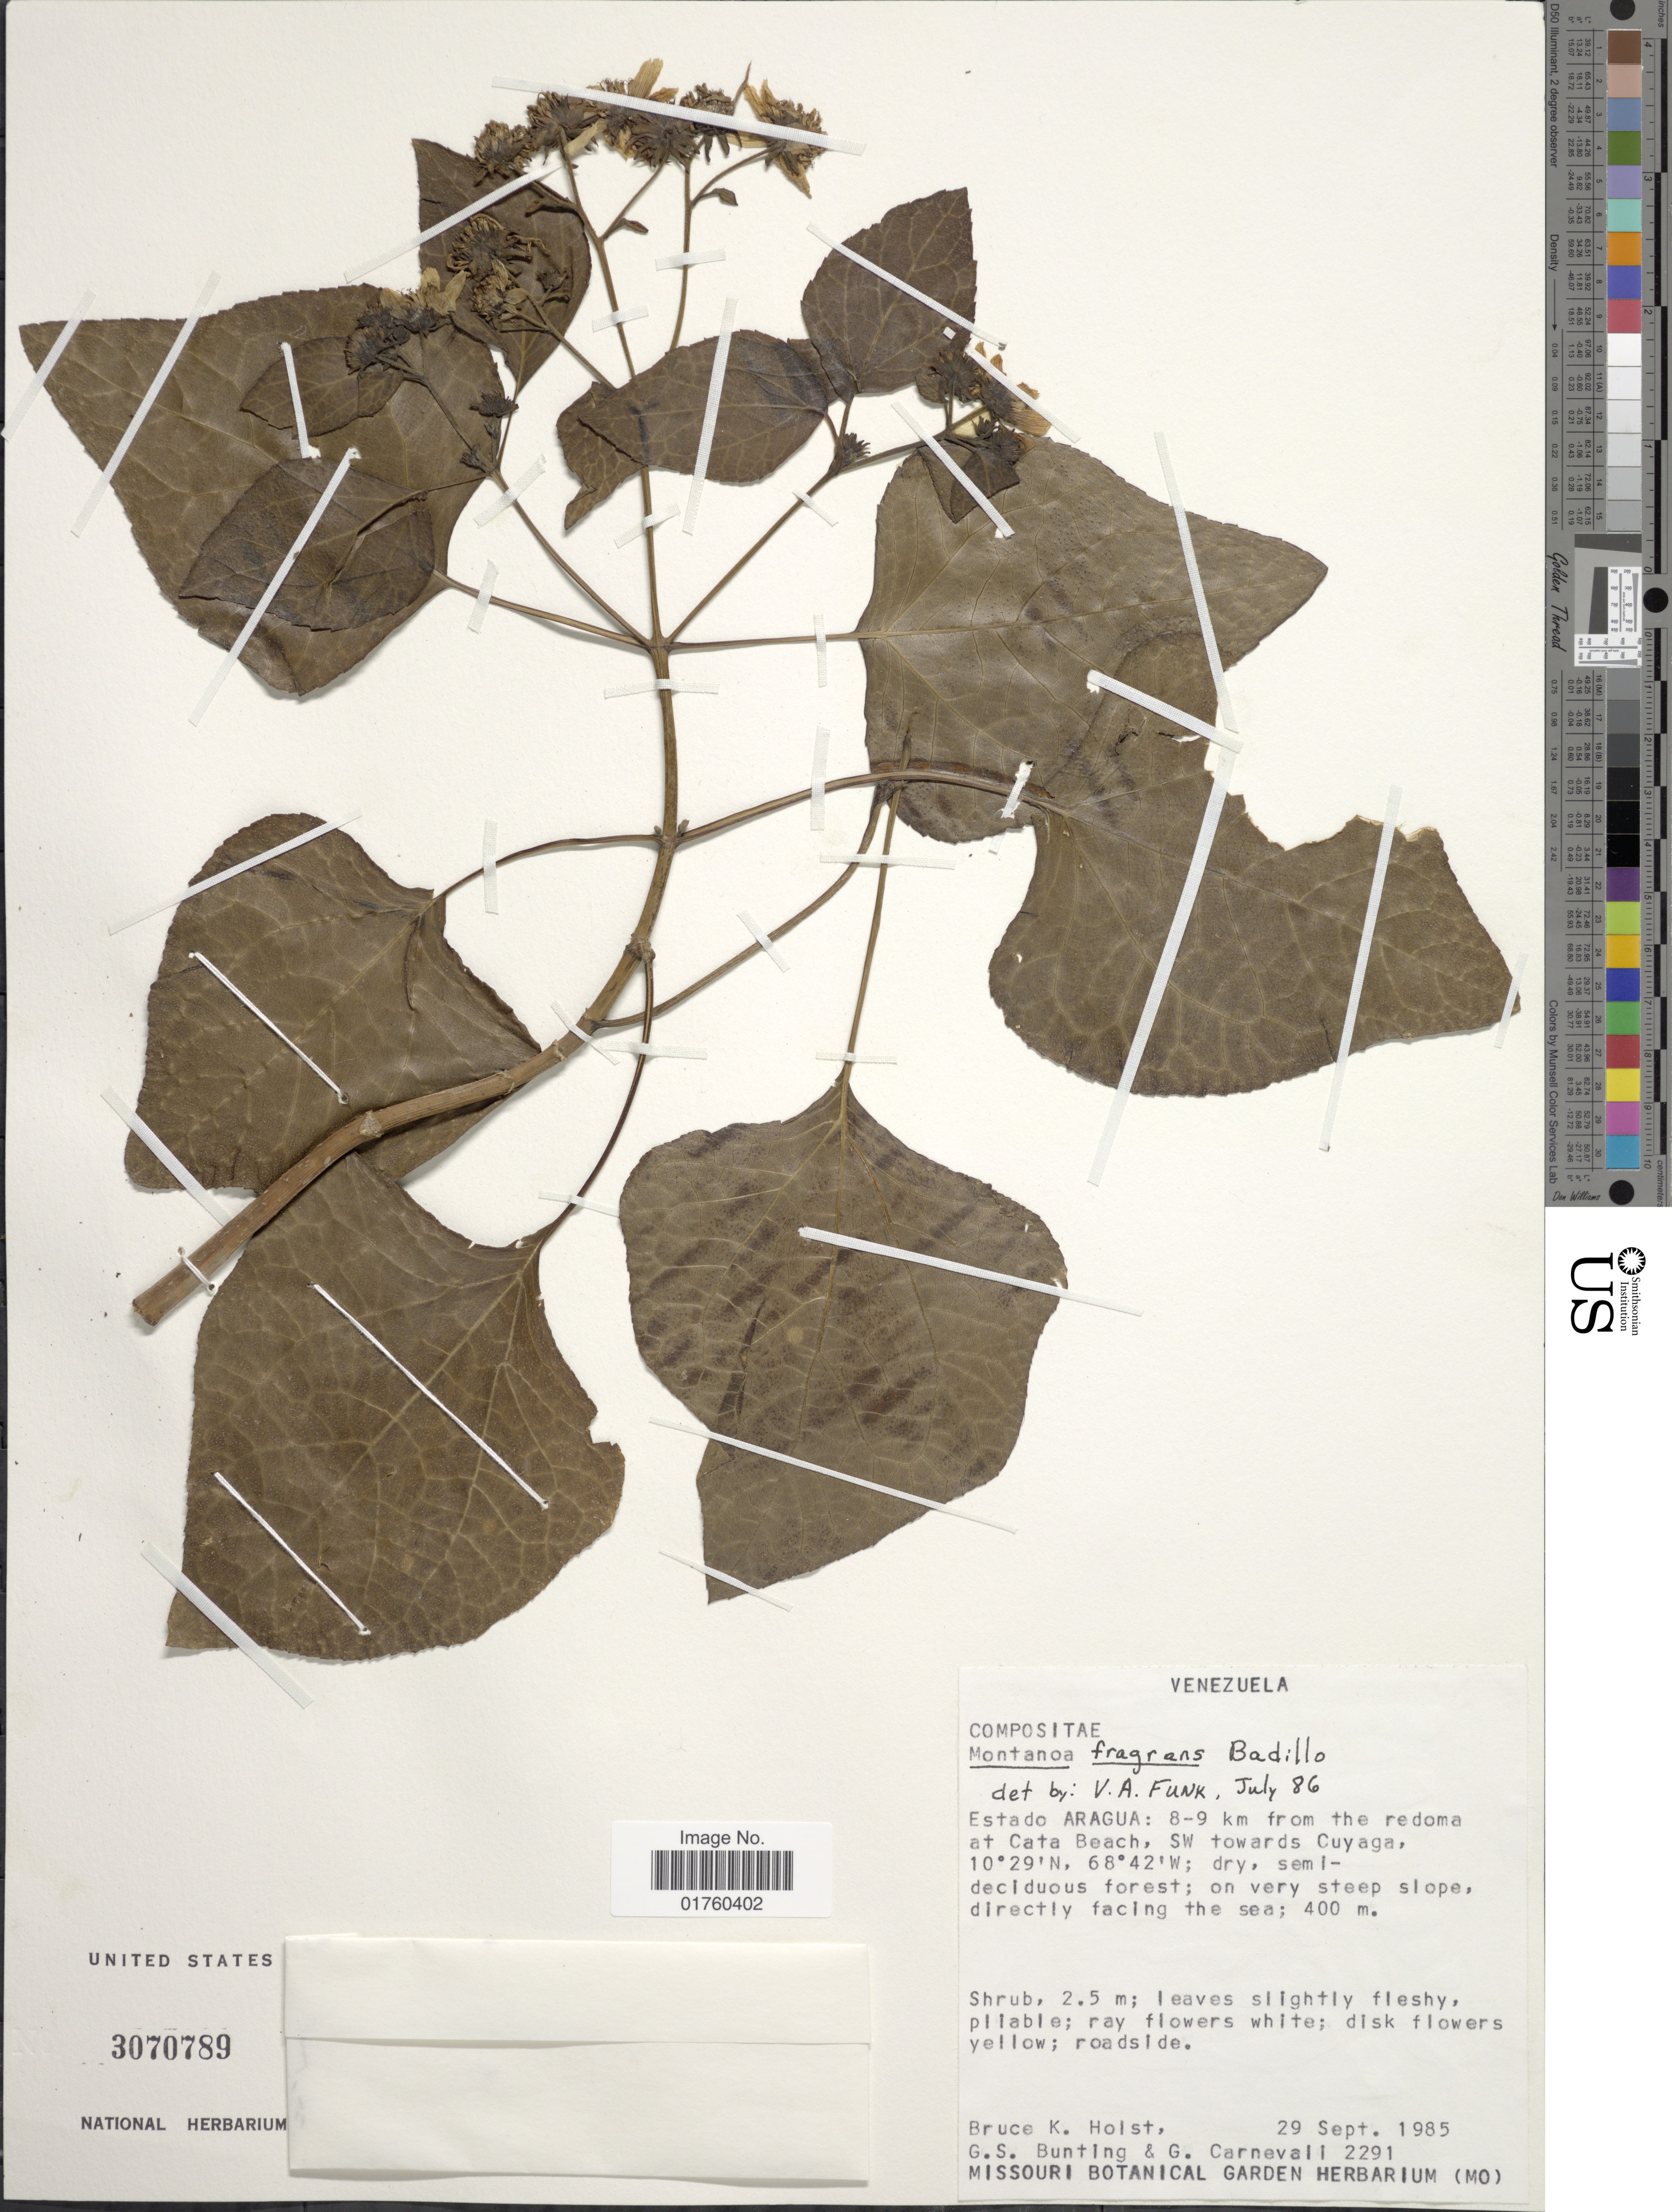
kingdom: Plantae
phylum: Tracheophyta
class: Magnoliopsida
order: Asterales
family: Asteraceae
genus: Montanoa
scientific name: Montanoa fragrans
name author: V.M. Badillo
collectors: B. Holst, G. S. Bunting & G. Carnevali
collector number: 2291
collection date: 1985-09-29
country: Venezuela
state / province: Aragua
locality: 8-9 km from the redoma at Cata Beach, SW towards Cuyaga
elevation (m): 400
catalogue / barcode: US 3070789